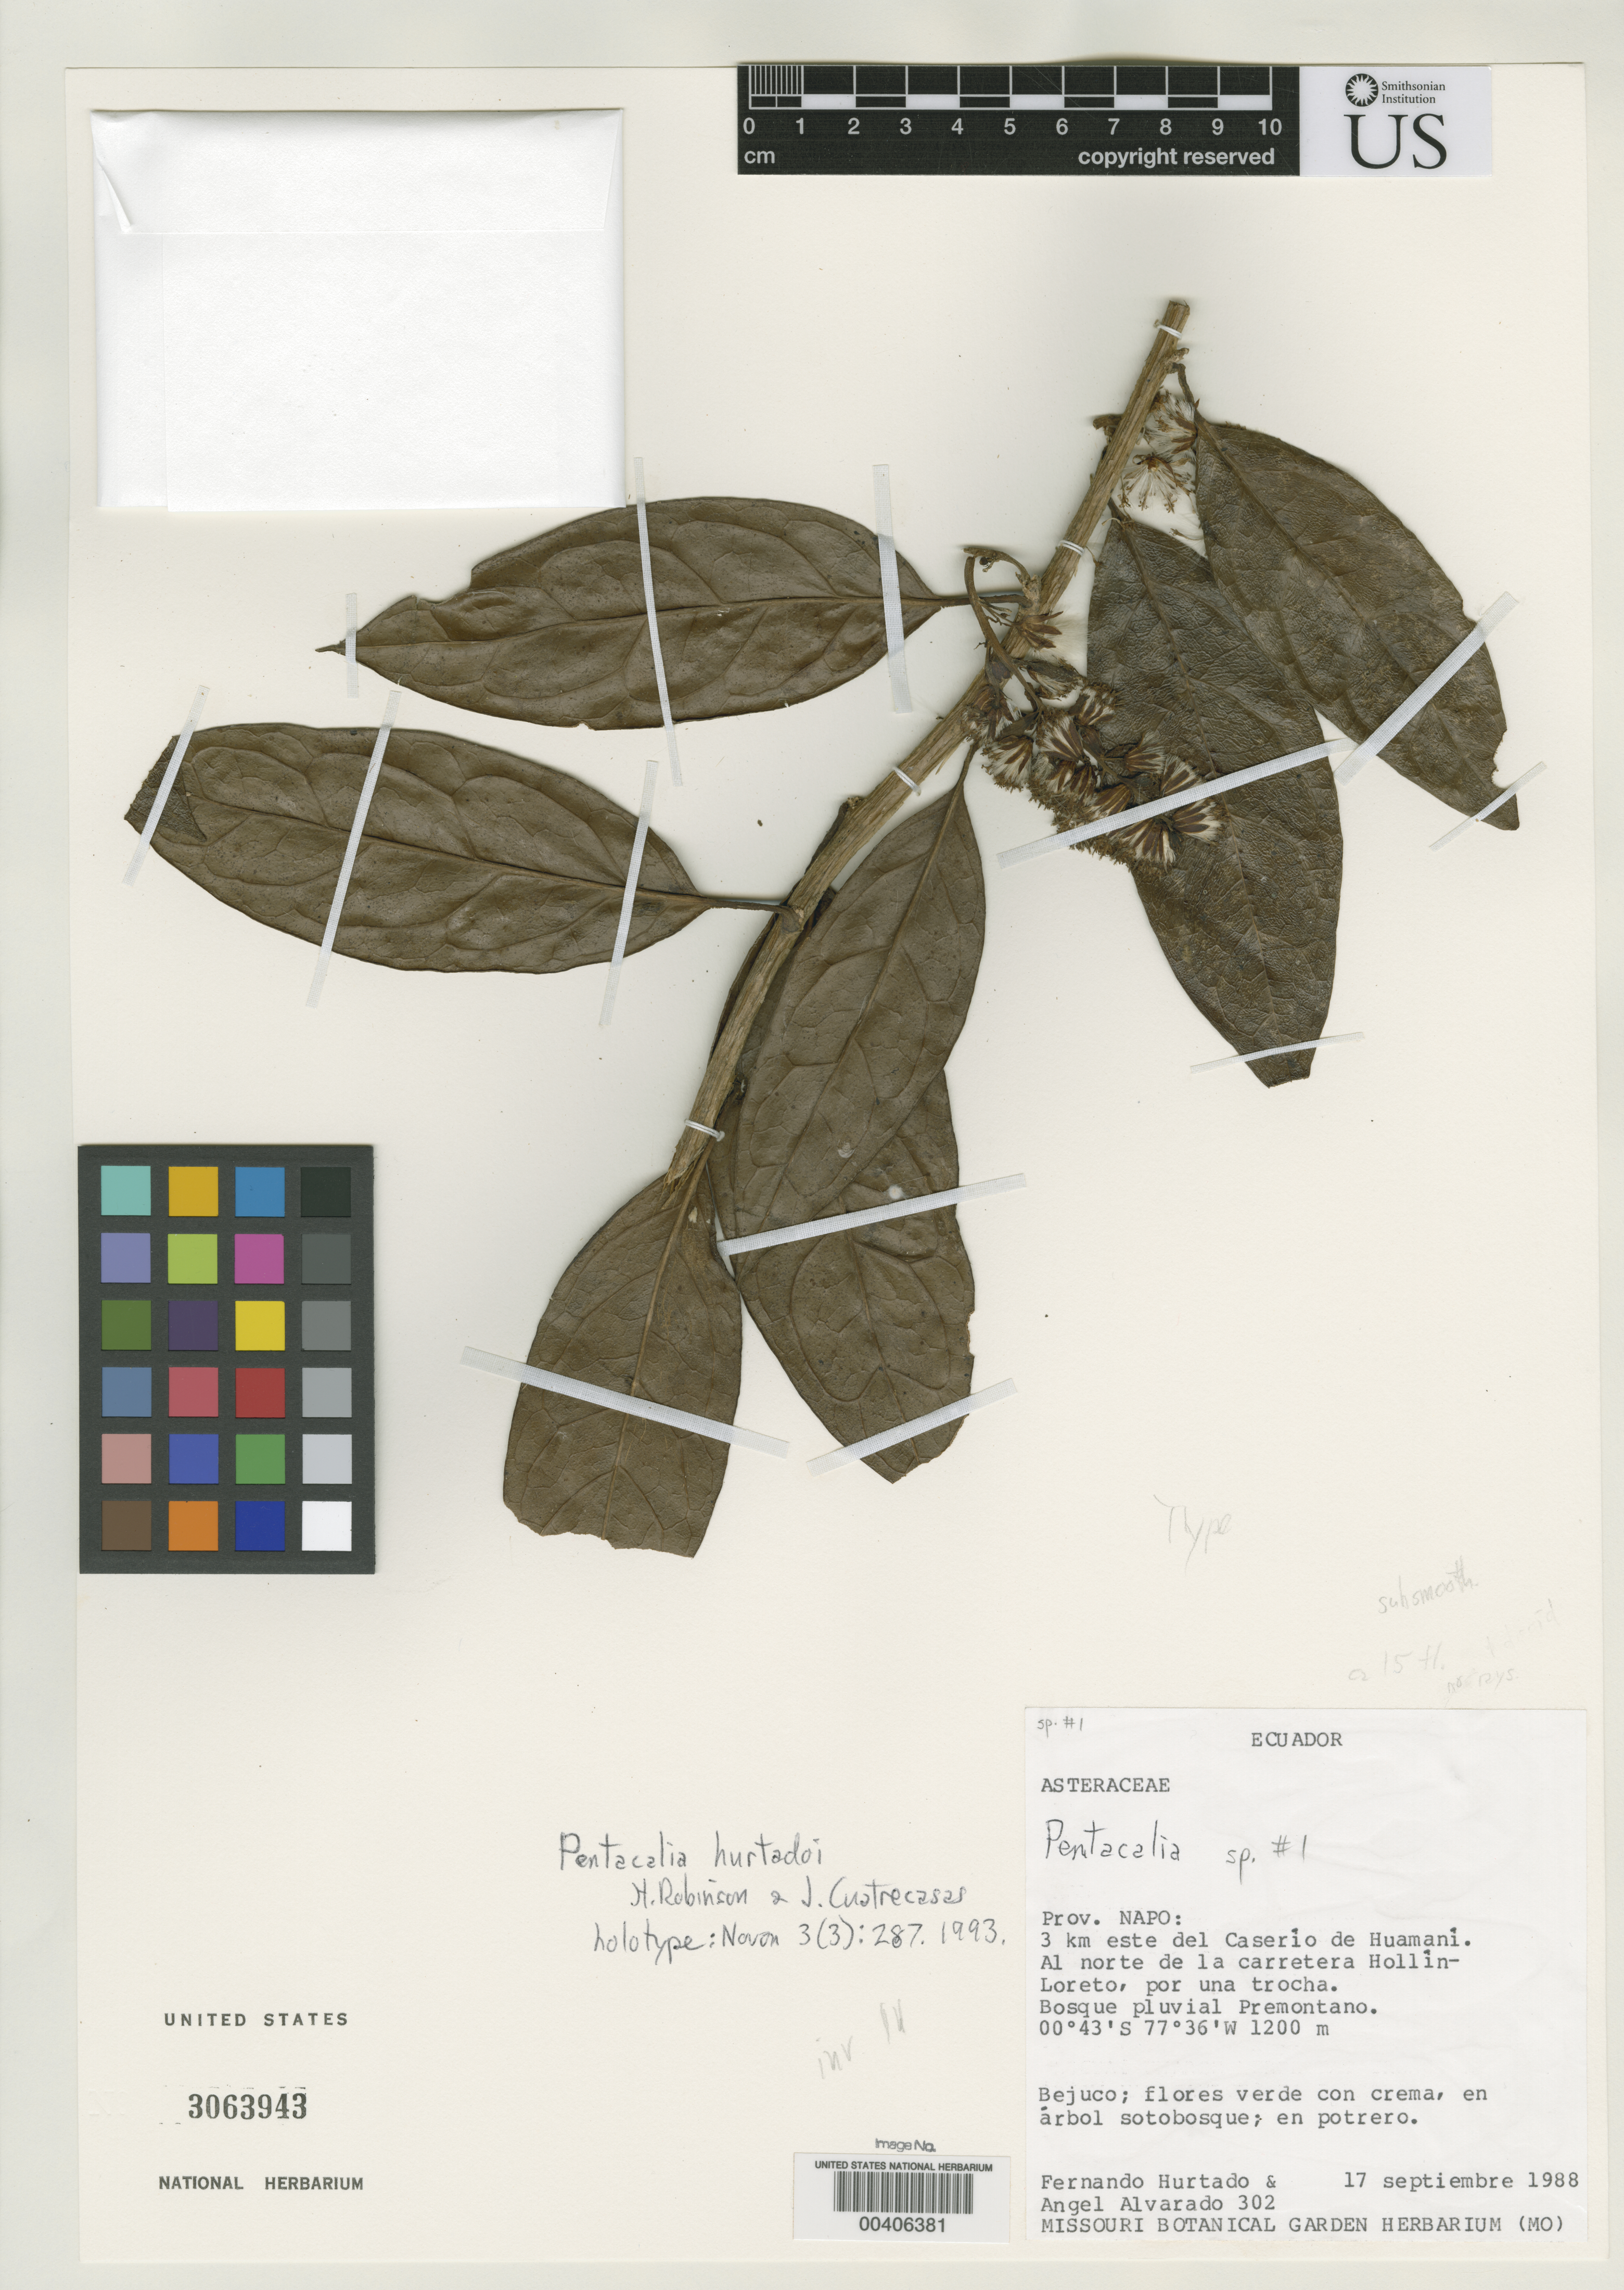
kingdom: Plantae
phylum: Tracheophyta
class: Magnoliopsida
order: Asterales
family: Asteraceae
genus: Pentacalia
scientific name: Pentacalia hurtadoi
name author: H. Rob. & Cuatrec.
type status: Holotype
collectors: F. Hurtado & A. Alvarado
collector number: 302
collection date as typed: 17 Sep 1988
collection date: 1988-09-17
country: Ecuador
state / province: Napo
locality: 3 km E del CaseRio de Huamani, N de la Carretera Hollin - Loreto. [3 km E of the hamlet of Huamani, N of the Hollin-Loreto Highway.]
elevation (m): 1200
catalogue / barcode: US 3063943